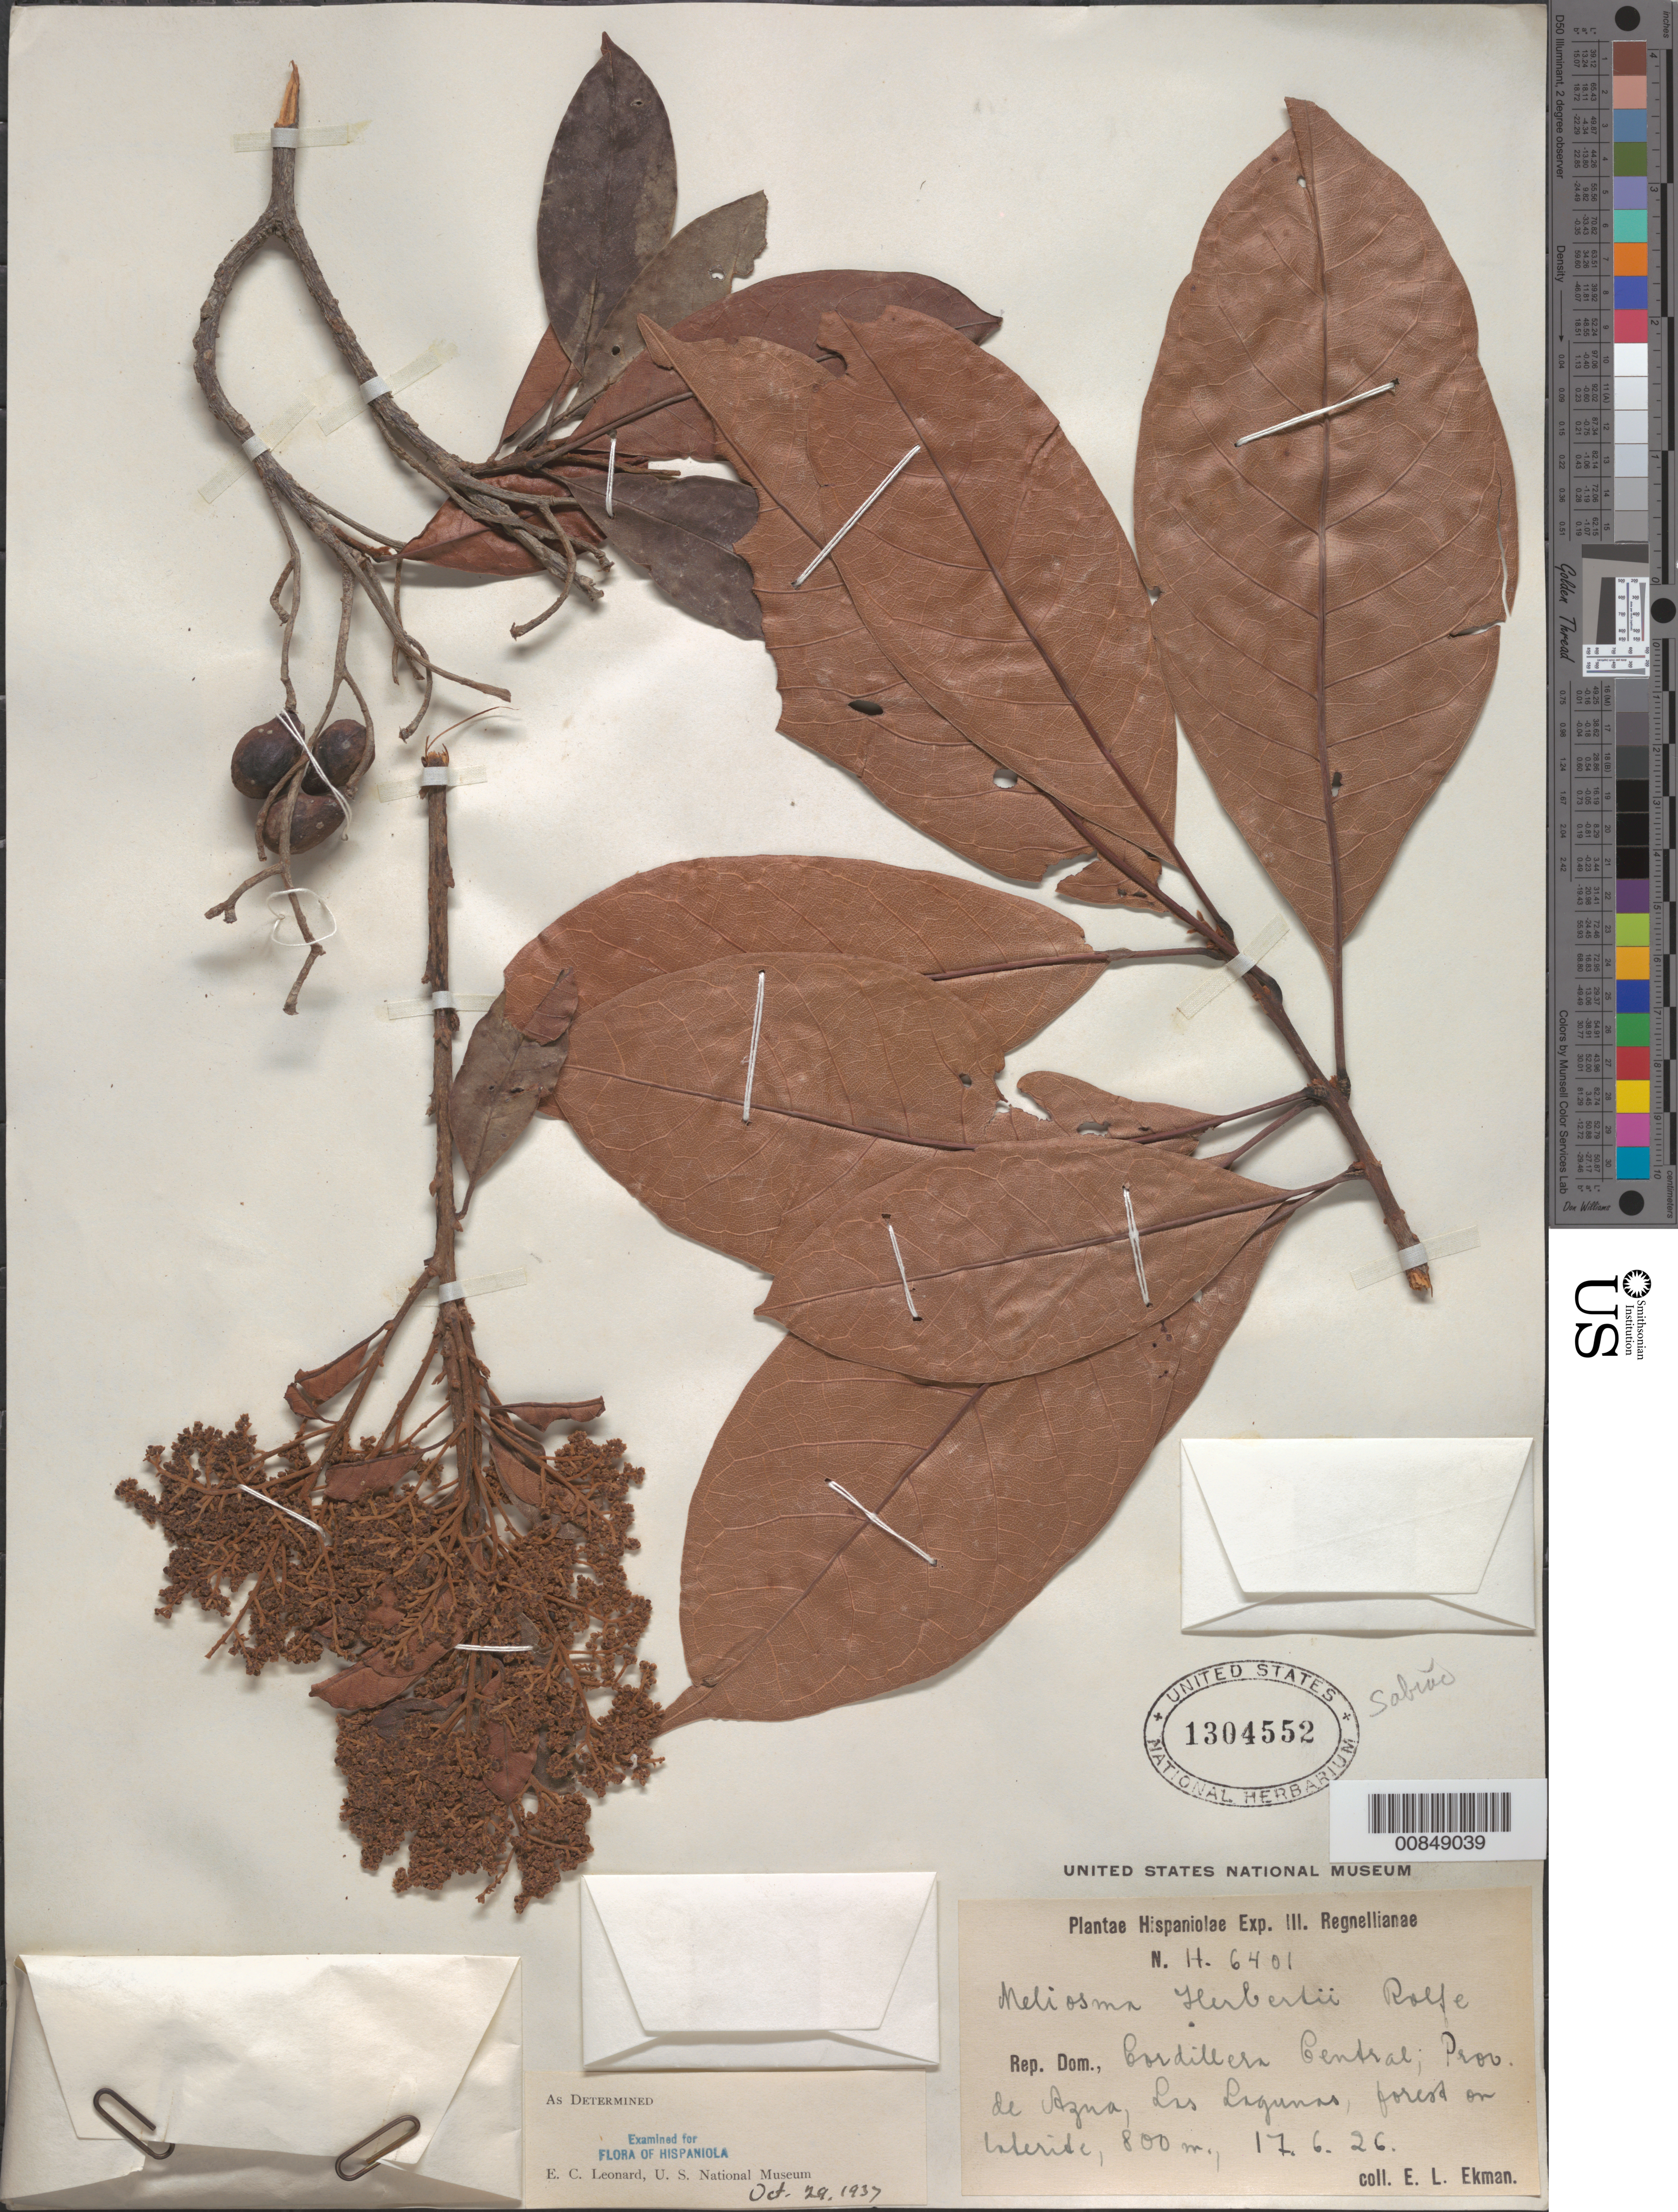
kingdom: Plantae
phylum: Tracheophyta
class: Magnoliopsida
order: Proteales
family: Sabiaceae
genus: Meliosma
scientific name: Meliosma herbertii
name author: Rolfe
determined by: Leonard, Emery C., (US)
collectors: E. L. Ekman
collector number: H 6401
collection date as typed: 17 Jun 1926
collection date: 1926-06-17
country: Dominican Republic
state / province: Azua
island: Hispaniola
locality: Cordillera Central, Las Lagunas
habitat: Forest on laterite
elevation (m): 800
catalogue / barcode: US 1304552